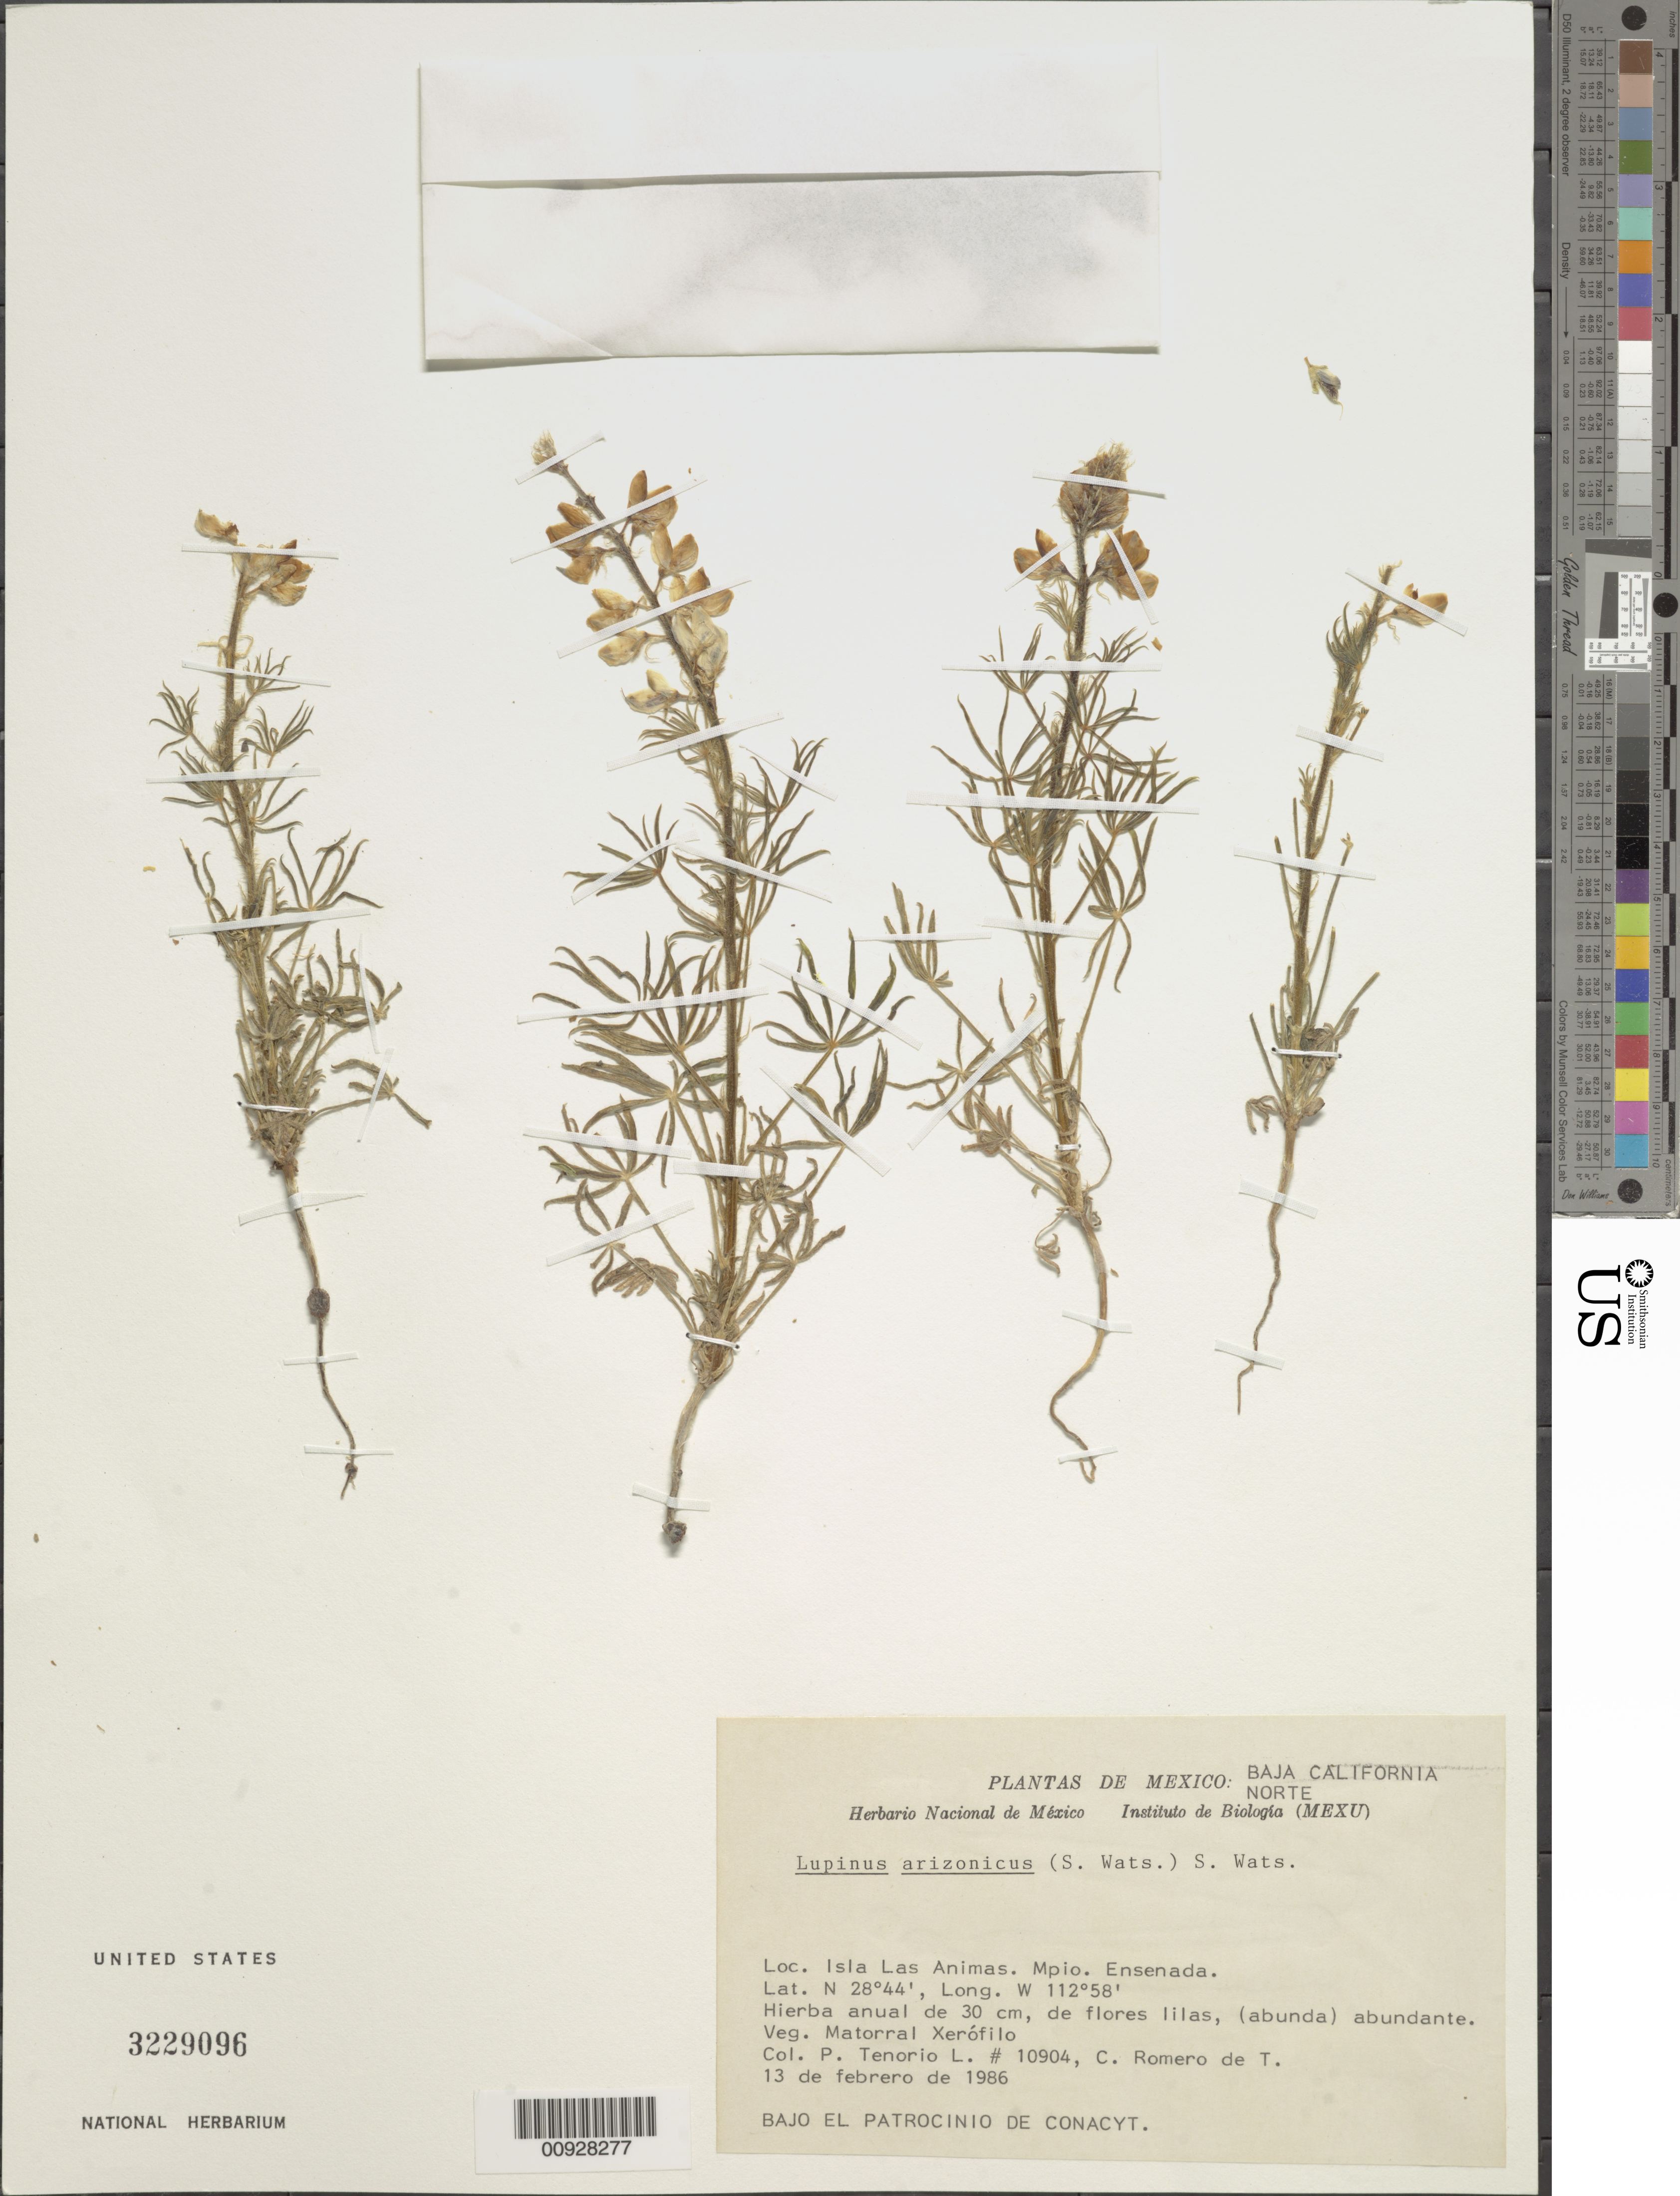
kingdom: Plantae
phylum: Tracheophyta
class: Magnoliopsida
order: Fabales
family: Fabaceae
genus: Lupinus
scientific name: Lupinus arizonicus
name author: (S. Watson) S. Watson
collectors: P. Tenorio L. & C. Romero de T.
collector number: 10904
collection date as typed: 13 Feb 1986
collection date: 1986-02-13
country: Mexico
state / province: Baja California Norte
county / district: Ensenada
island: Las Animas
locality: Isla Las Animas, Mpio. Ensenada, Baja California.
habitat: Matorral Xerófilo.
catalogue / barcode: US 3229096